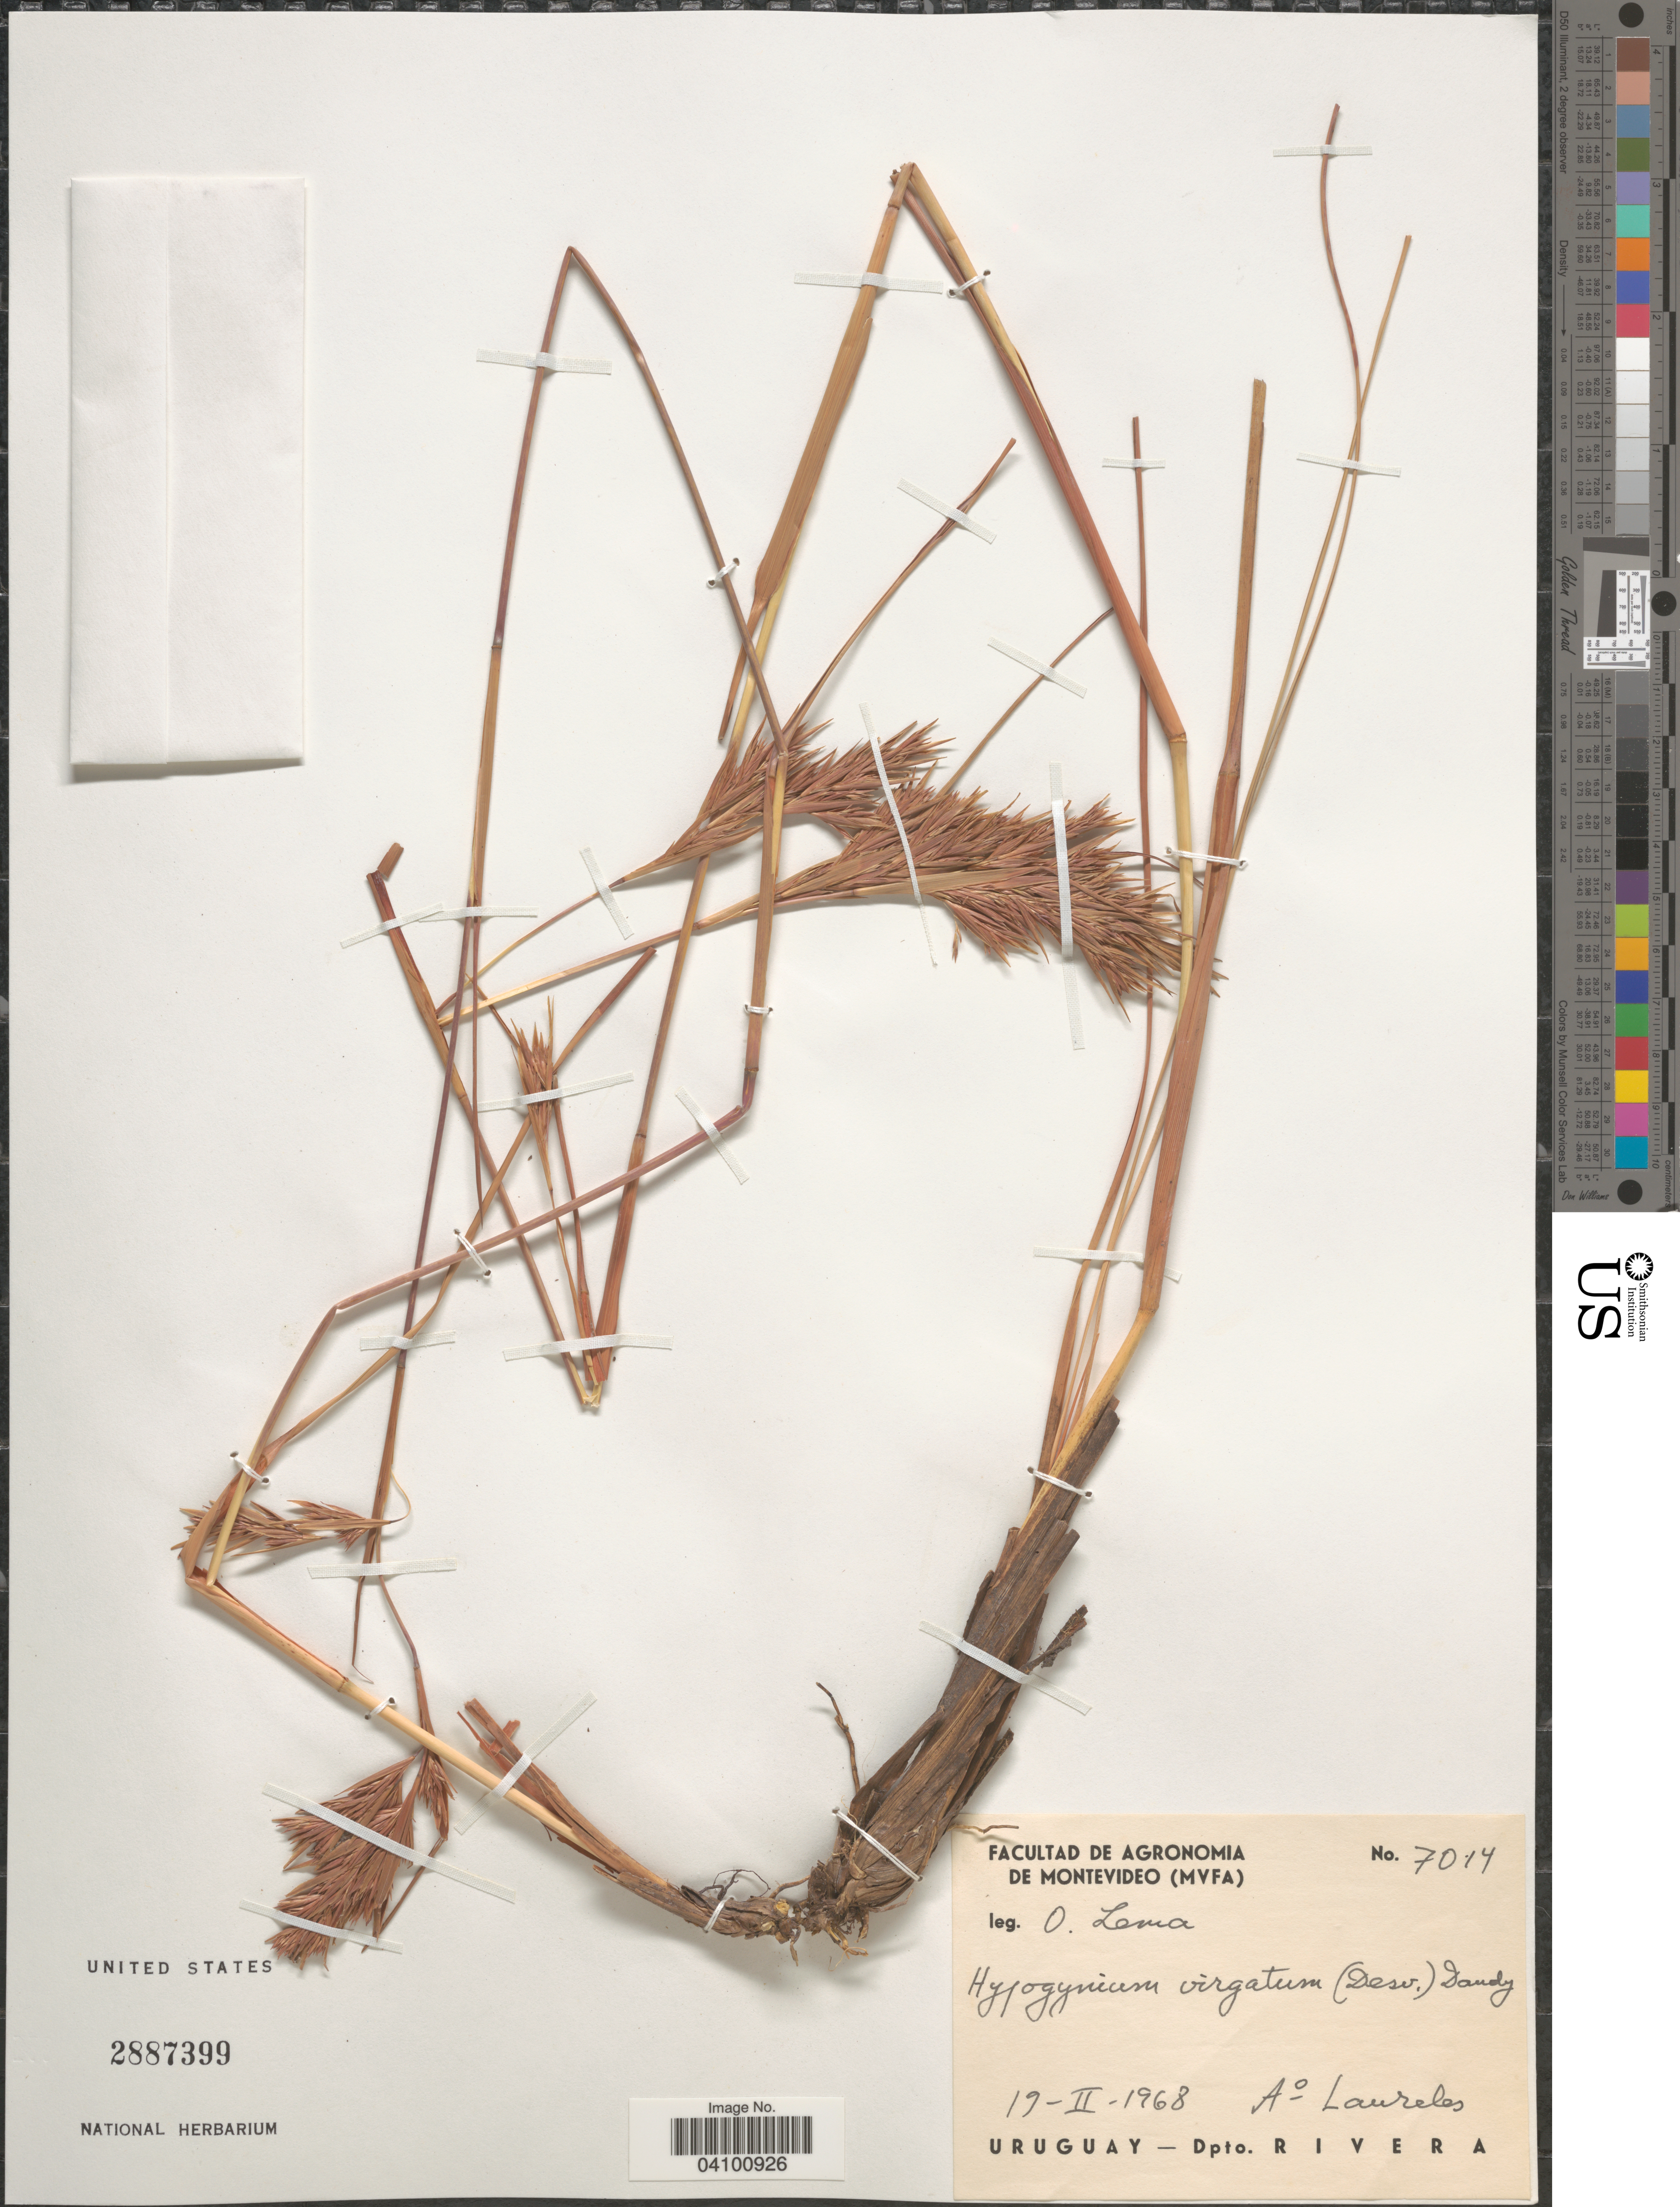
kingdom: Plantae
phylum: Tracheophyta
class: Liliopsida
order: Poales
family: Poaceae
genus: Andropogon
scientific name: Andropogon virgatus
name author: Desv. ex Ham.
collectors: O. Lema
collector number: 7014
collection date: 1968-02-19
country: Uruguay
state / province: Rivera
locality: Ao Laureles. Dpto. Rivera.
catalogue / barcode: US 2887399